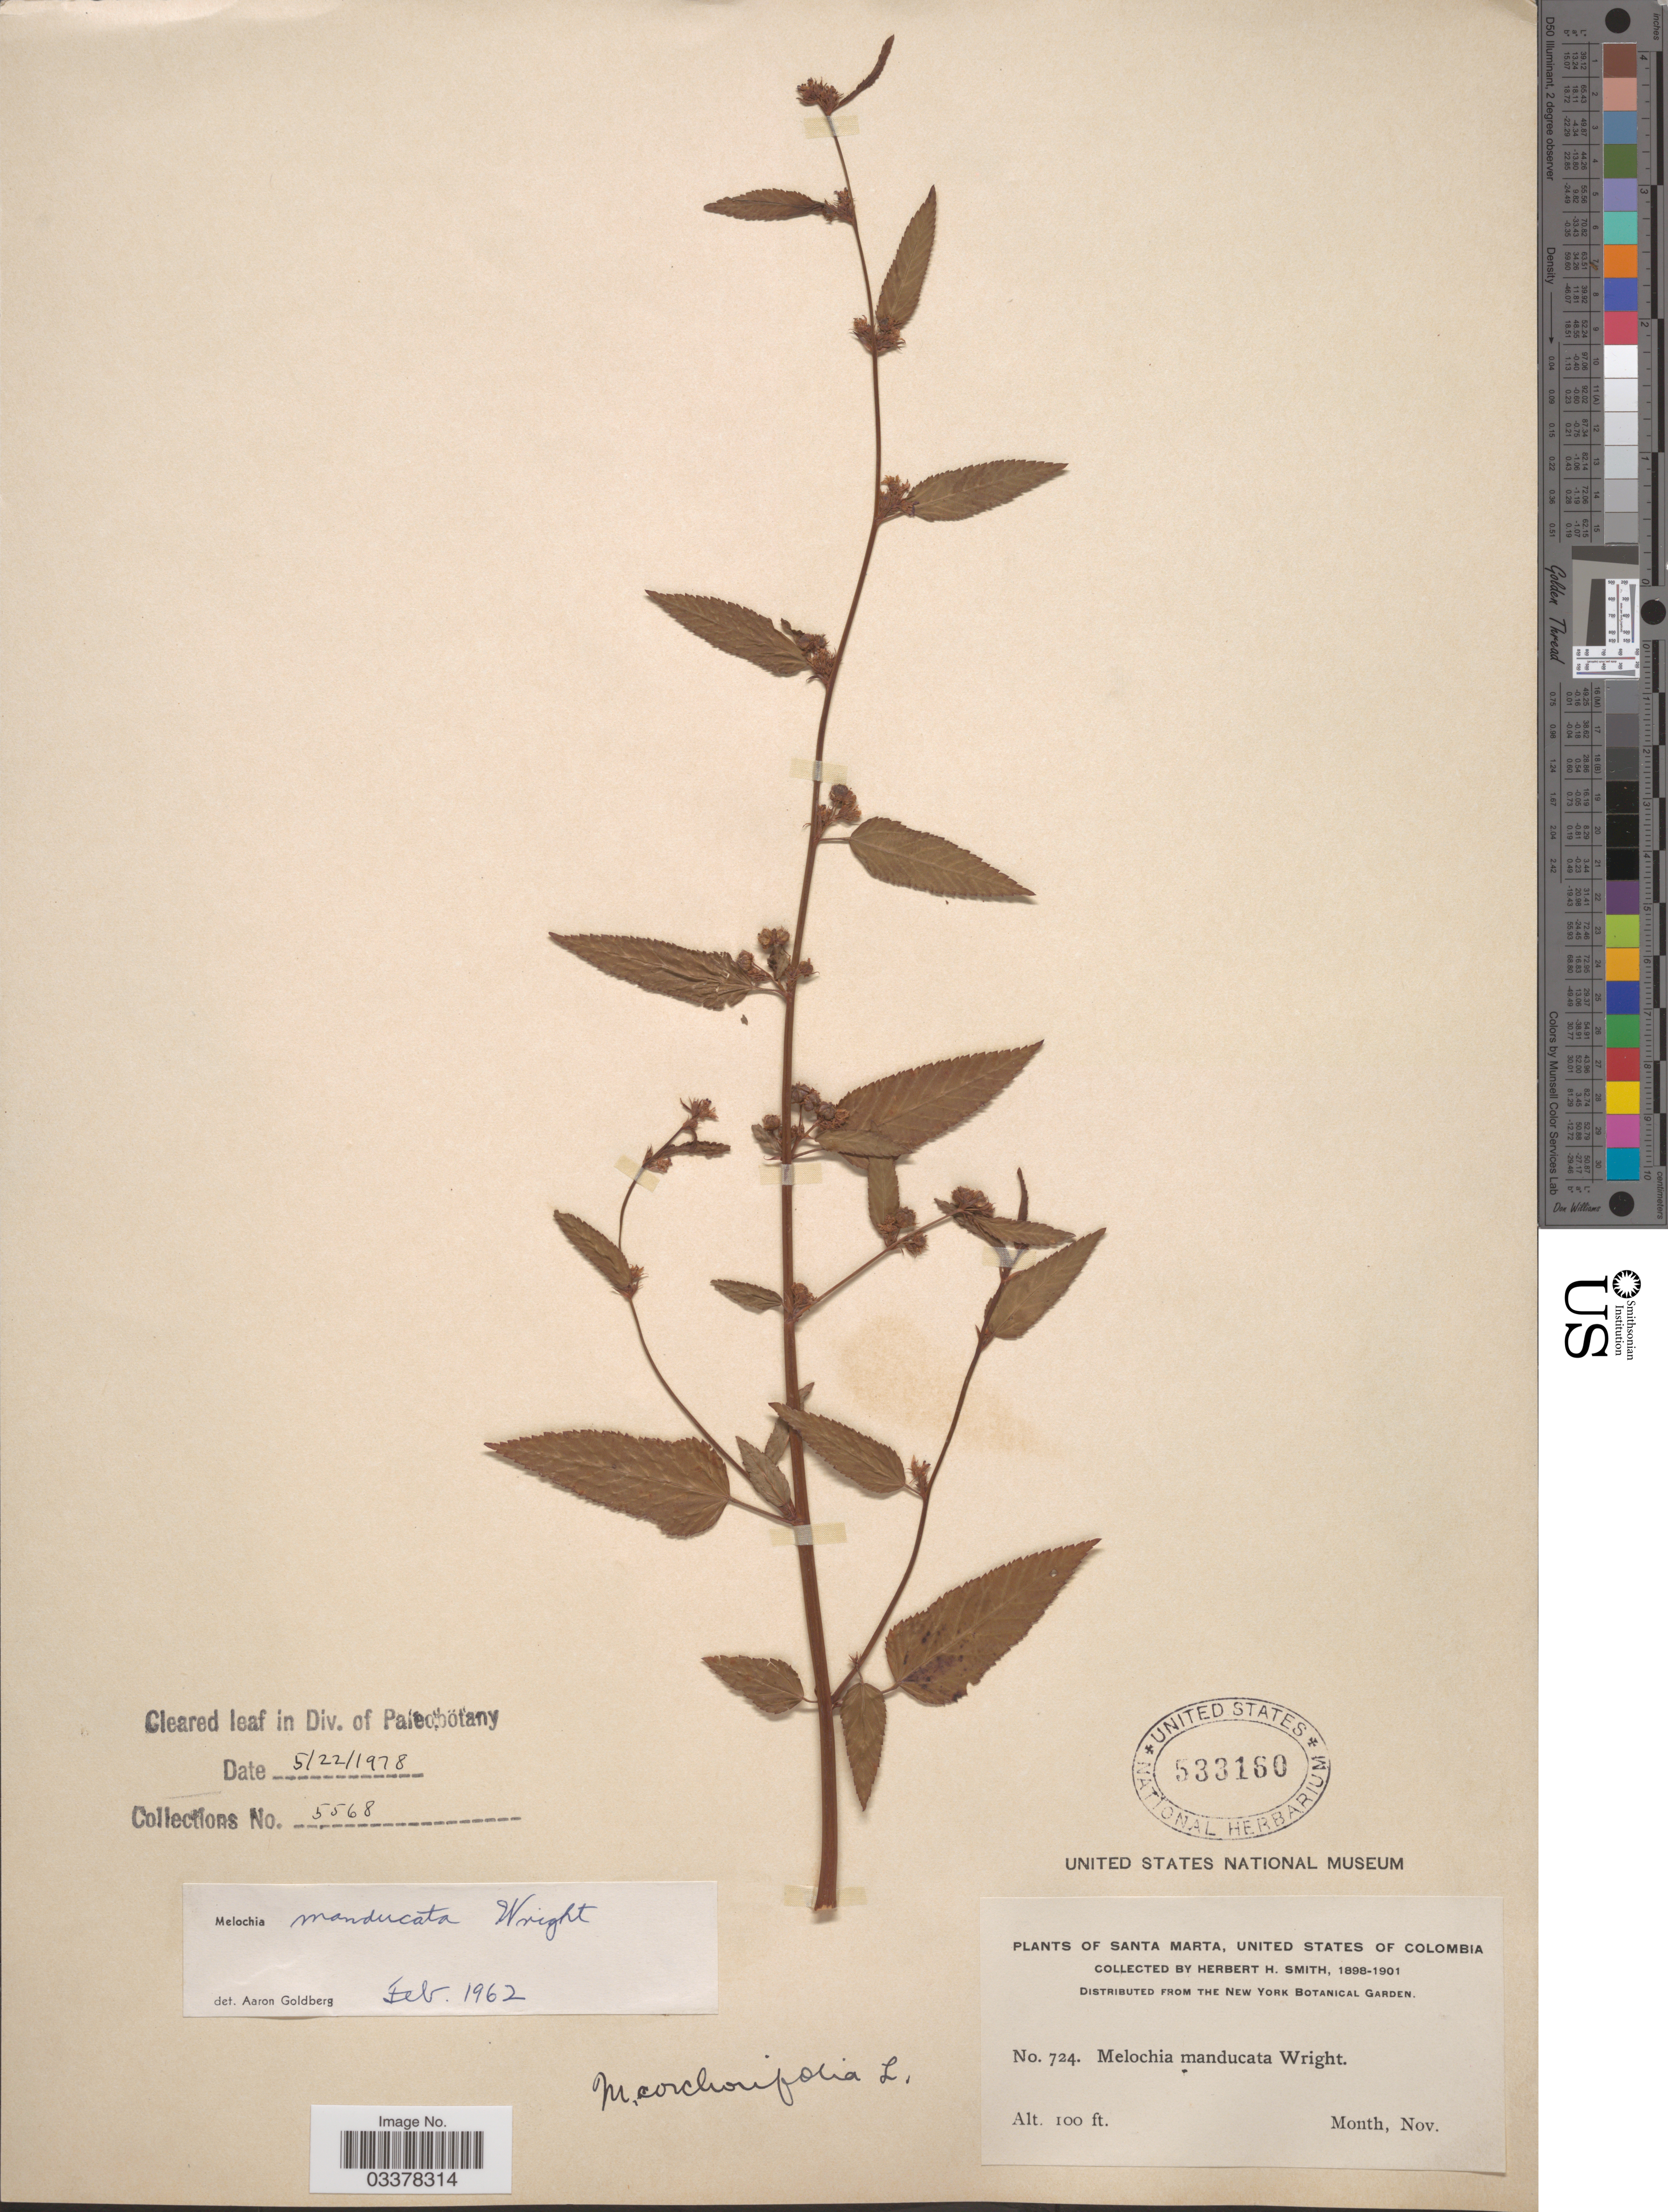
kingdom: Plantae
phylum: Tracheophyta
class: Magnoliopsida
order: Malvales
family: Malvaceae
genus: Melochia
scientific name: Melochia siphonandra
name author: (Turcz.) Dorr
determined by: Dorr, L. J., (BOT), Smithsonian Institution - National Museum of Natural History (UNITED STATES)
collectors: Herbert H. Smith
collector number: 724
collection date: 1898-11/1901-11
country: Colombia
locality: Santa Marta, United States of Colombia.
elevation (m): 30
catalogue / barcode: US 533160